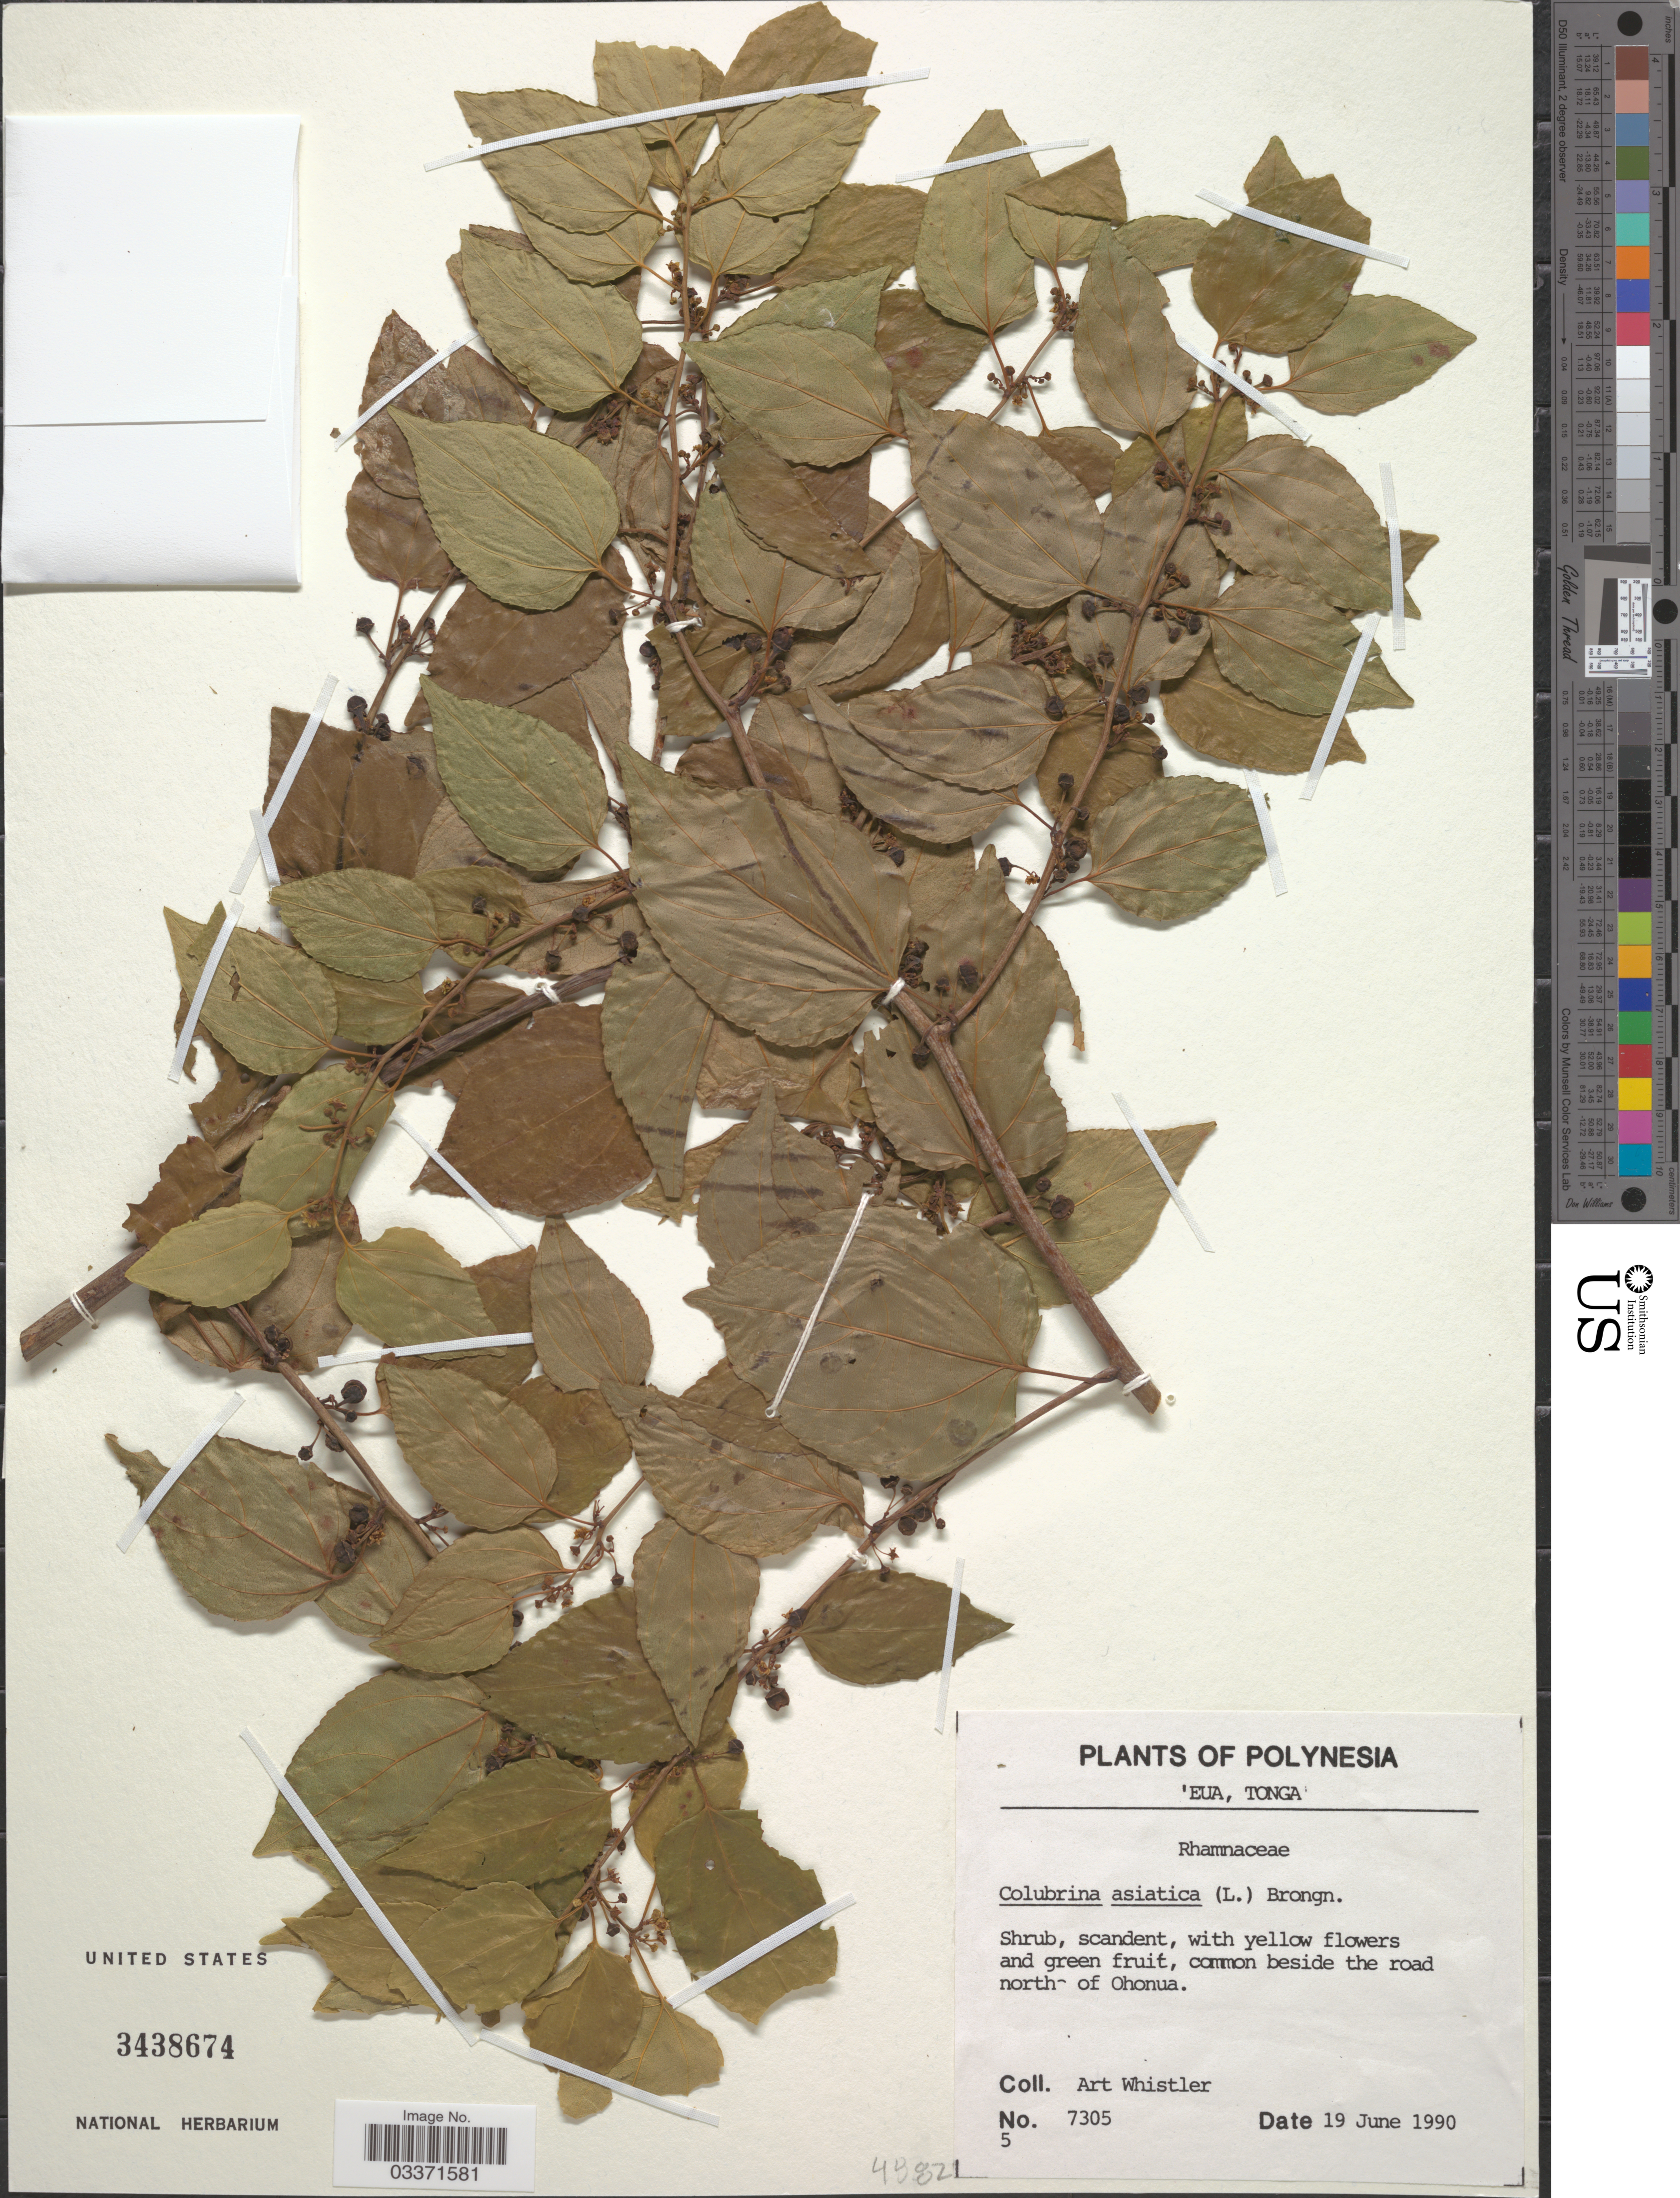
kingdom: Plantae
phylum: Tracheophyta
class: Magnoliopsida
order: Rosales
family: Rhamnaceae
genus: Colubrina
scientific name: Colubrina asiatica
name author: (L.) Brongn.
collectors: A. Whistler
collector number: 7305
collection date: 1990-06-19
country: Tonga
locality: Polynesia, 'Eua, common beside the road north - of Ohonua.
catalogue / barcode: US 3438674